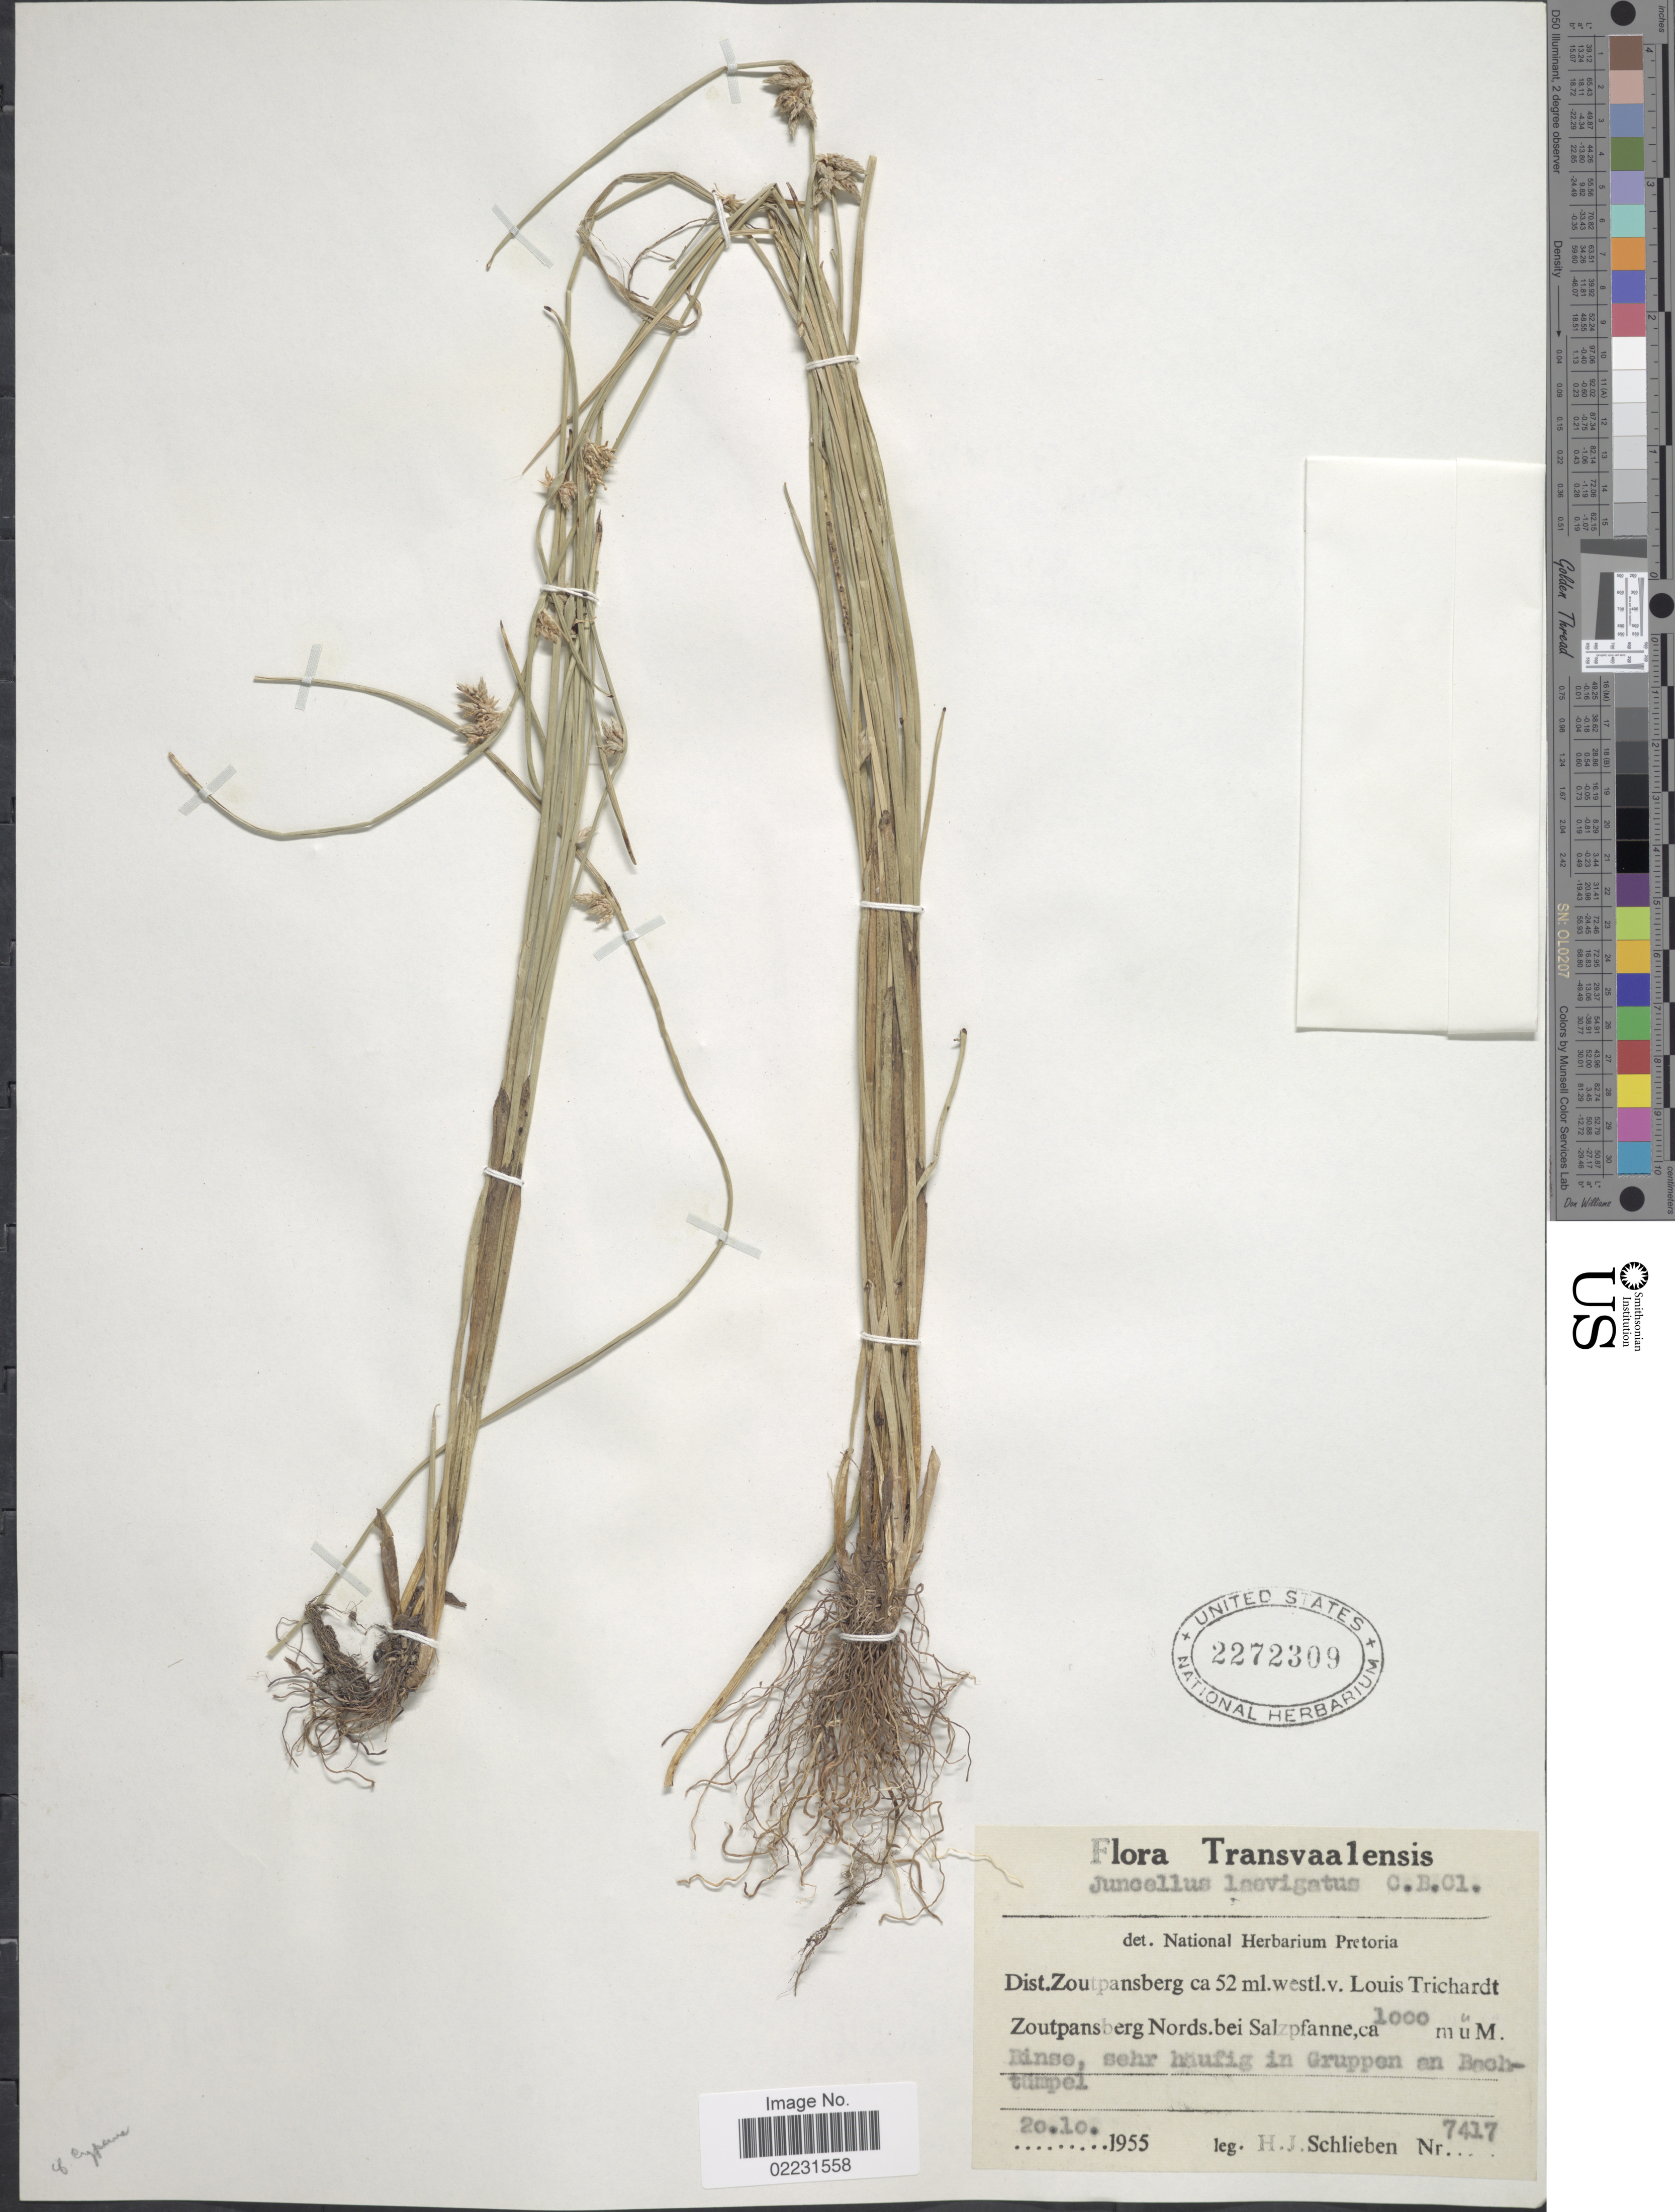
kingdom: Plantae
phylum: Tracheophyta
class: Liliopsida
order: Poales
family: Cyperaceae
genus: Cyperus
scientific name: Cyperus laevigatus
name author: L.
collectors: H. J. Schlieben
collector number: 7417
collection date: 1955-10-20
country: South Africa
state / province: Limpopo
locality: Transvaalensis, Dist. Zoutpansberg ca 52 ml westl. v. Louis Trichardt, Zoutpansberg Nords. bei Salzpfanne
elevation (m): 1000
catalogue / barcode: US 2272309